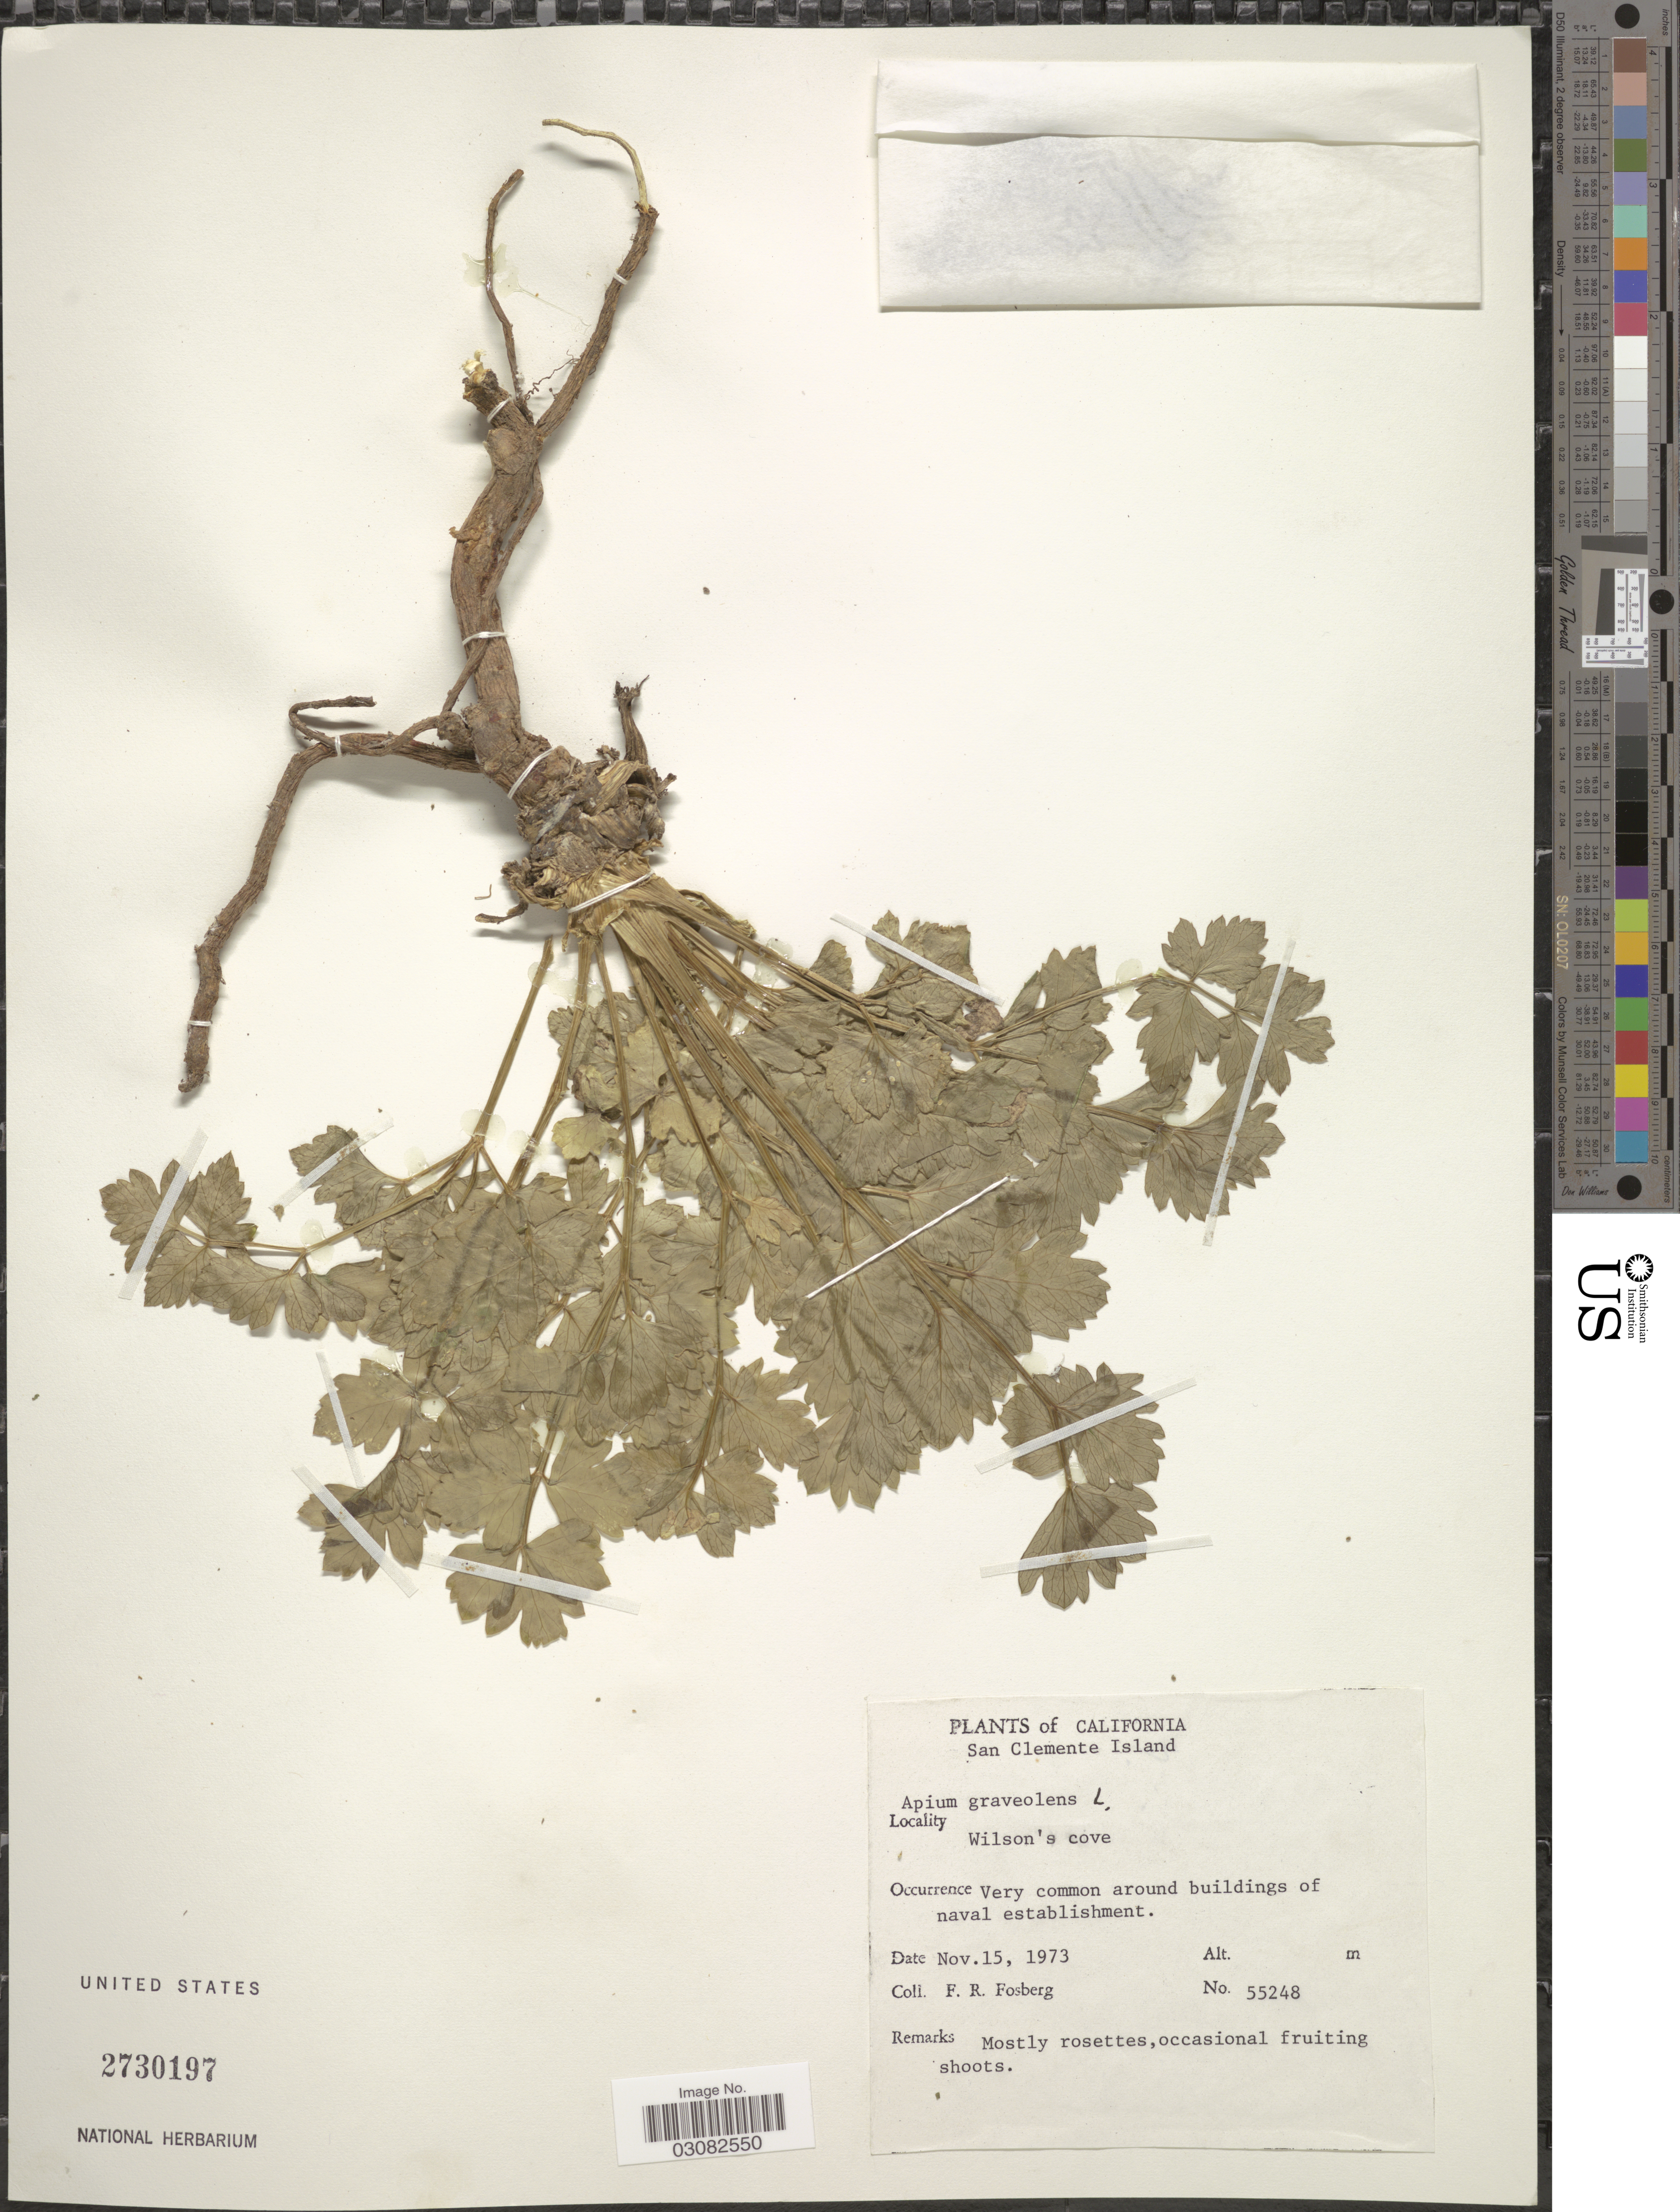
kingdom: Plantae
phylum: Tracheophyta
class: Magnoliopsida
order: Apiales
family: Apiaceae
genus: Apium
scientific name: Apium graveolens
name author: L.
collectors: F. R. Fosberg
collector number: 55248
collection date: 1973-11-15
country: United States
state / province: California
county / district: Los Angeles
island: San Clemente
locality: San Clemente Island. Wilson's Cove.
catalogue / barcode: US 2730197